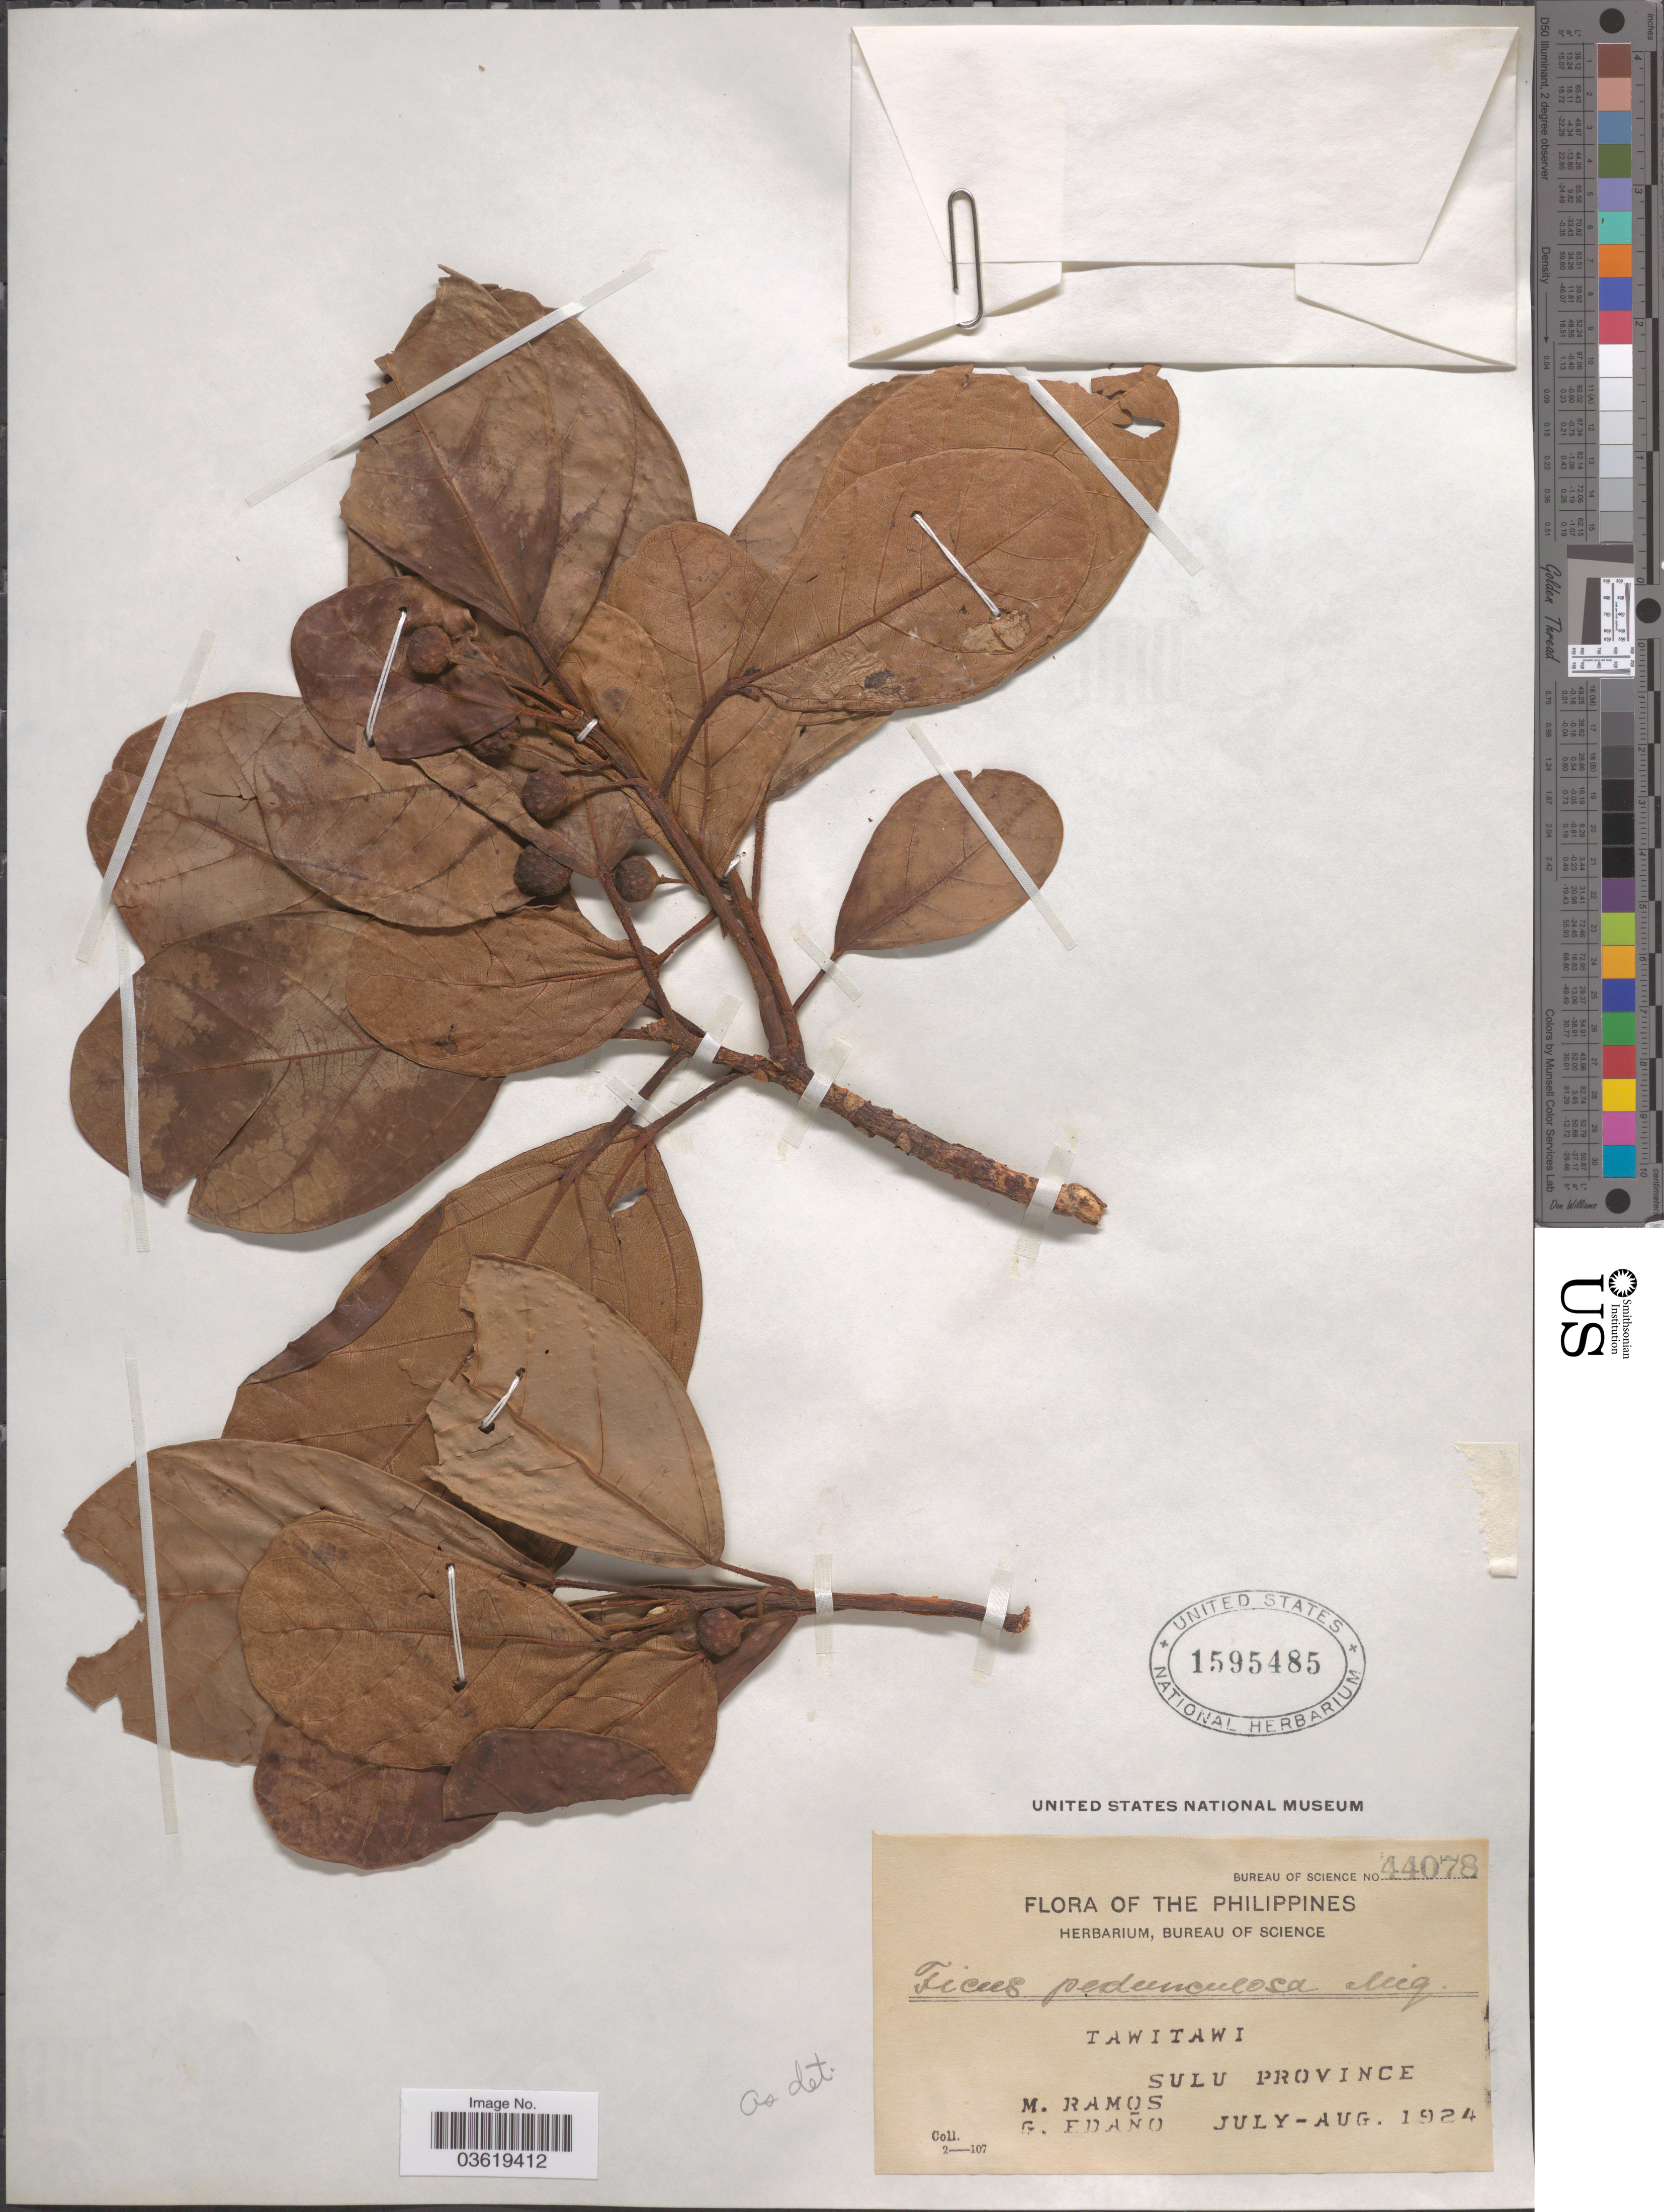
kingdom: Plantae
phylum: Tracheophyta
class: Magnoliopsida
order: Rosales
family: Moraceae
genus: Ficus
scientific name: Ficus pedunculosa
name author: Miq.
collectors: M. Ramos & G. Edaño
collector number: Bureau of Science 44078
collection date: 1924-07/1924-08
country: Philippines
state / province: Muslim Mindanao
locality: Tawi Tawi. Sulu Province.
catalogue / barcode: US 1595485